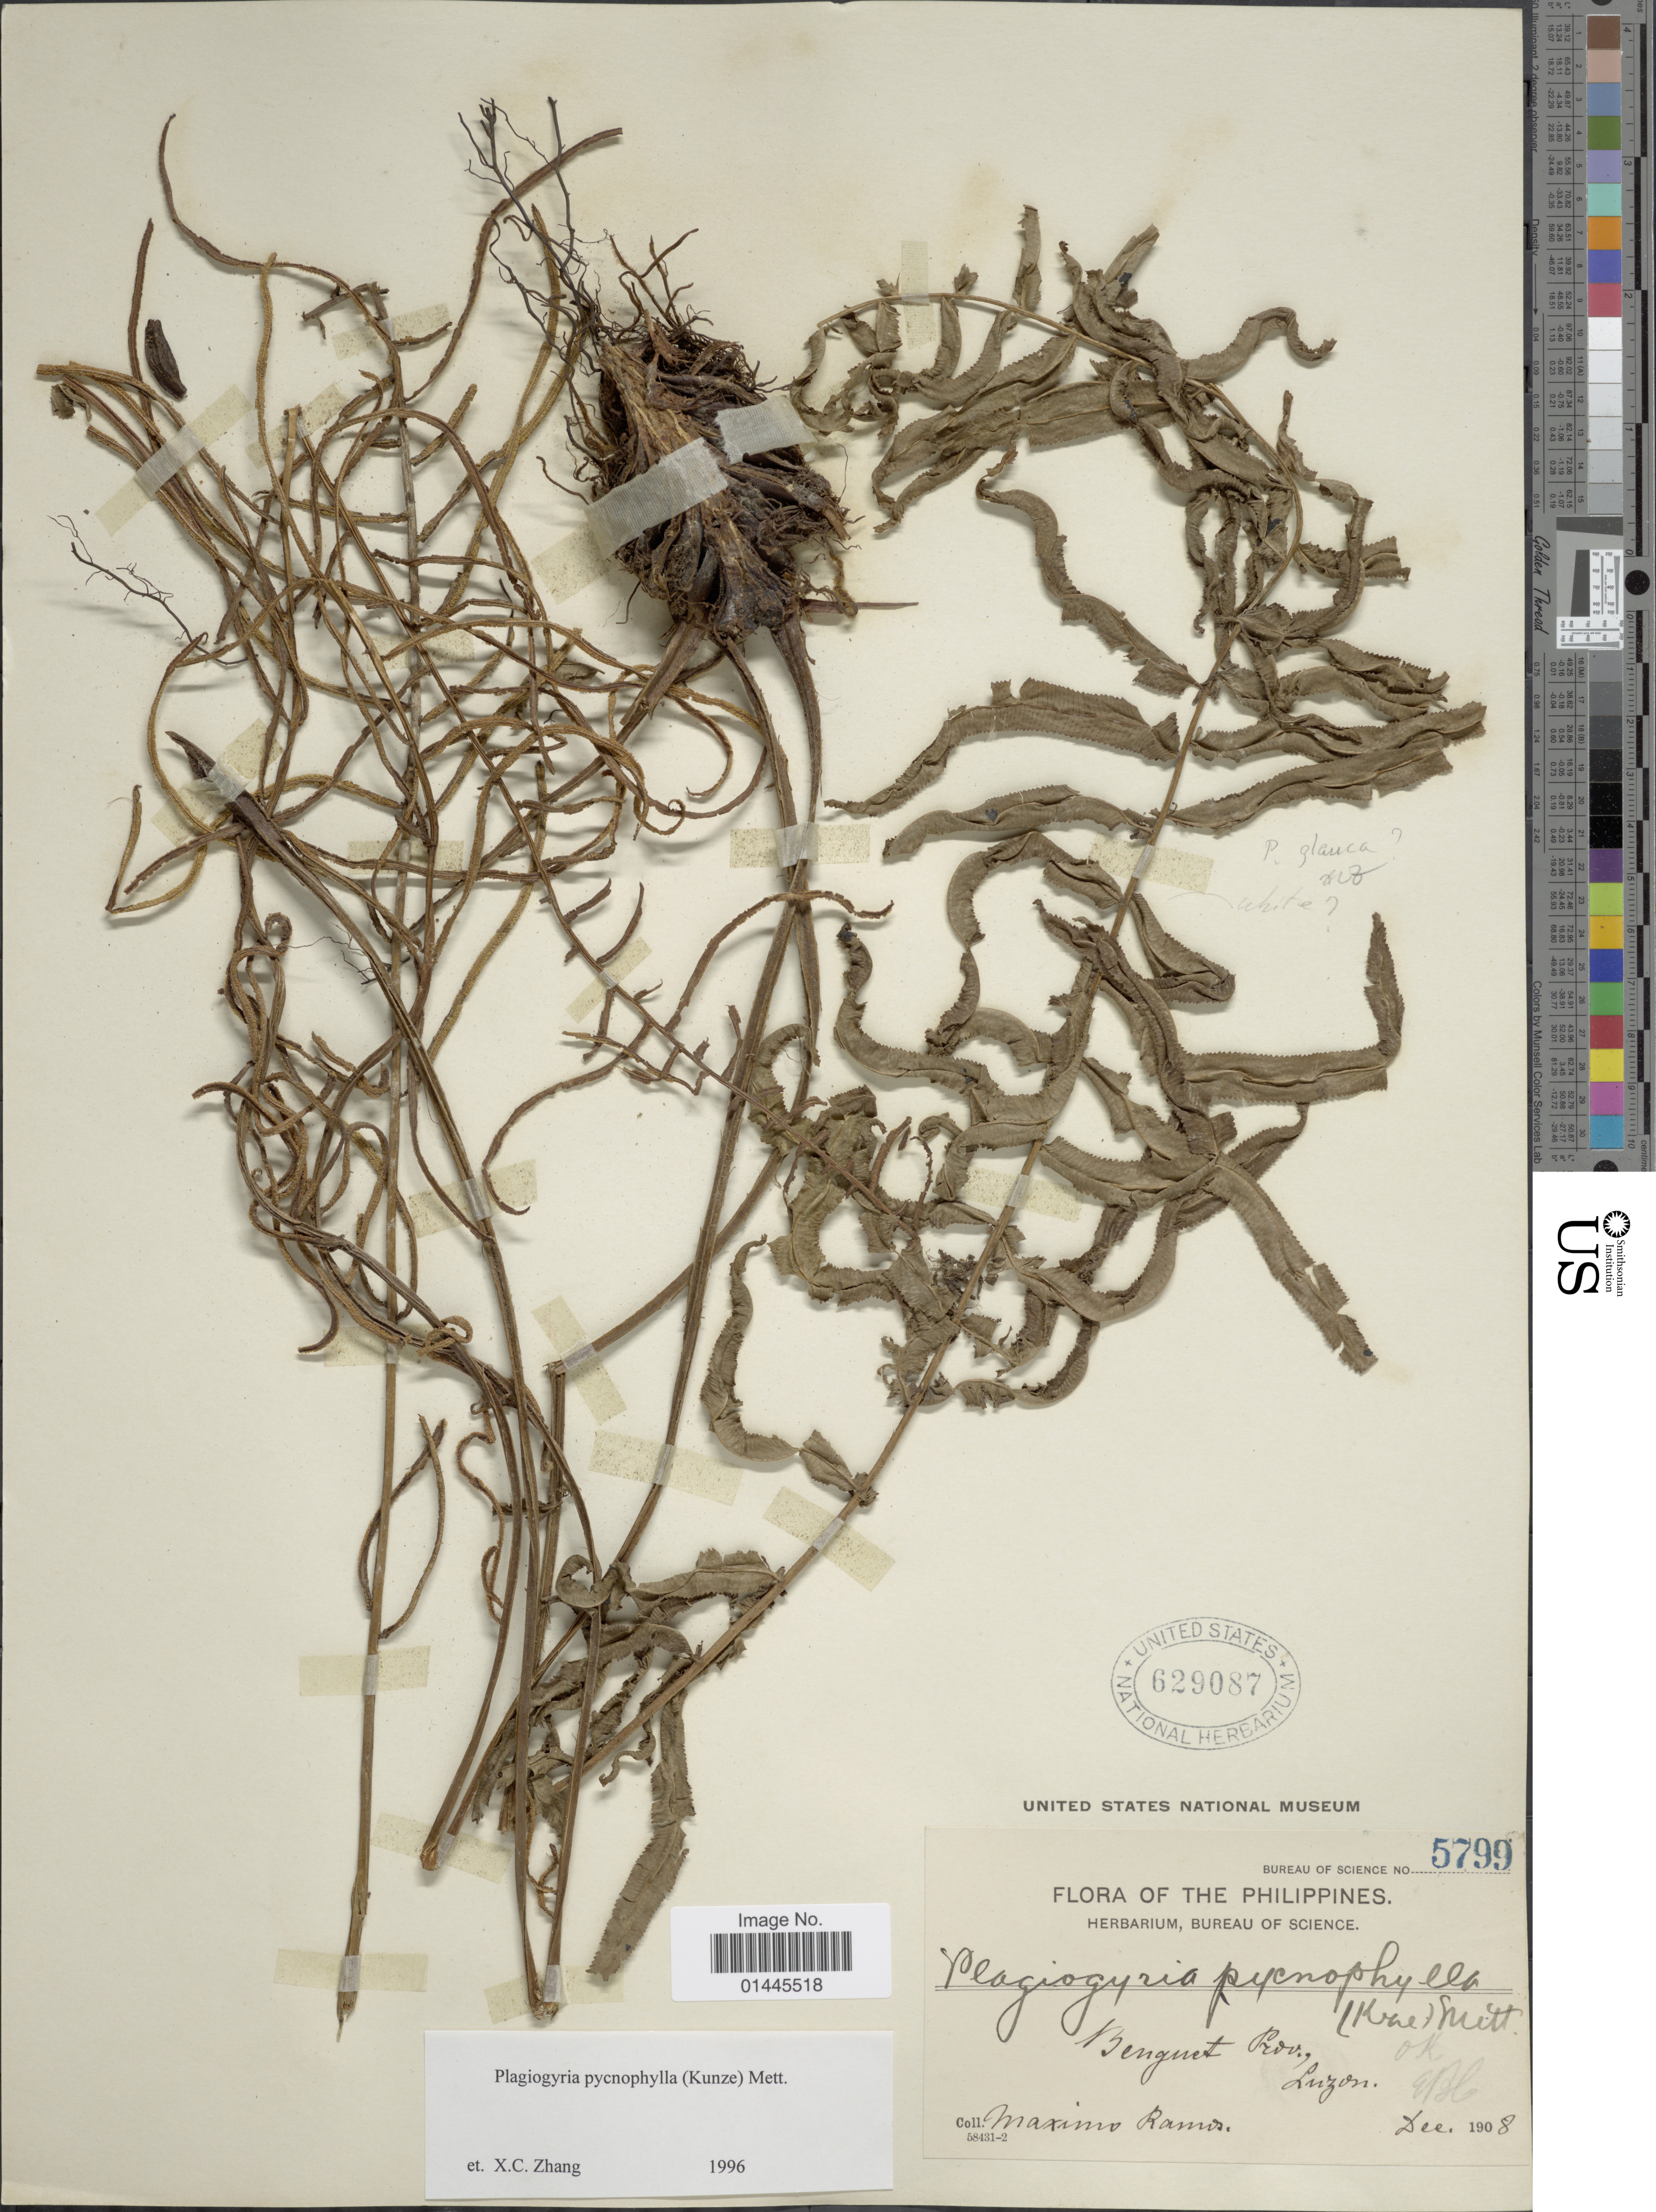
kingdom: Plantae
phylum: Tracheophyta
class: Polypodiopsida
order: Cyatheales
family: Plagiogyriaceae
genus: Plagiogyria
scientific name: Plagiogyria pycnophylla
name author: (Kunze) Mett.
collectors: M. Ramos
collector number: Bureau of Science 5799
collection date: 1908-12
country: Philippines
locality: Benguet Prov., Luzon.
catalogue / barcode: US 629087